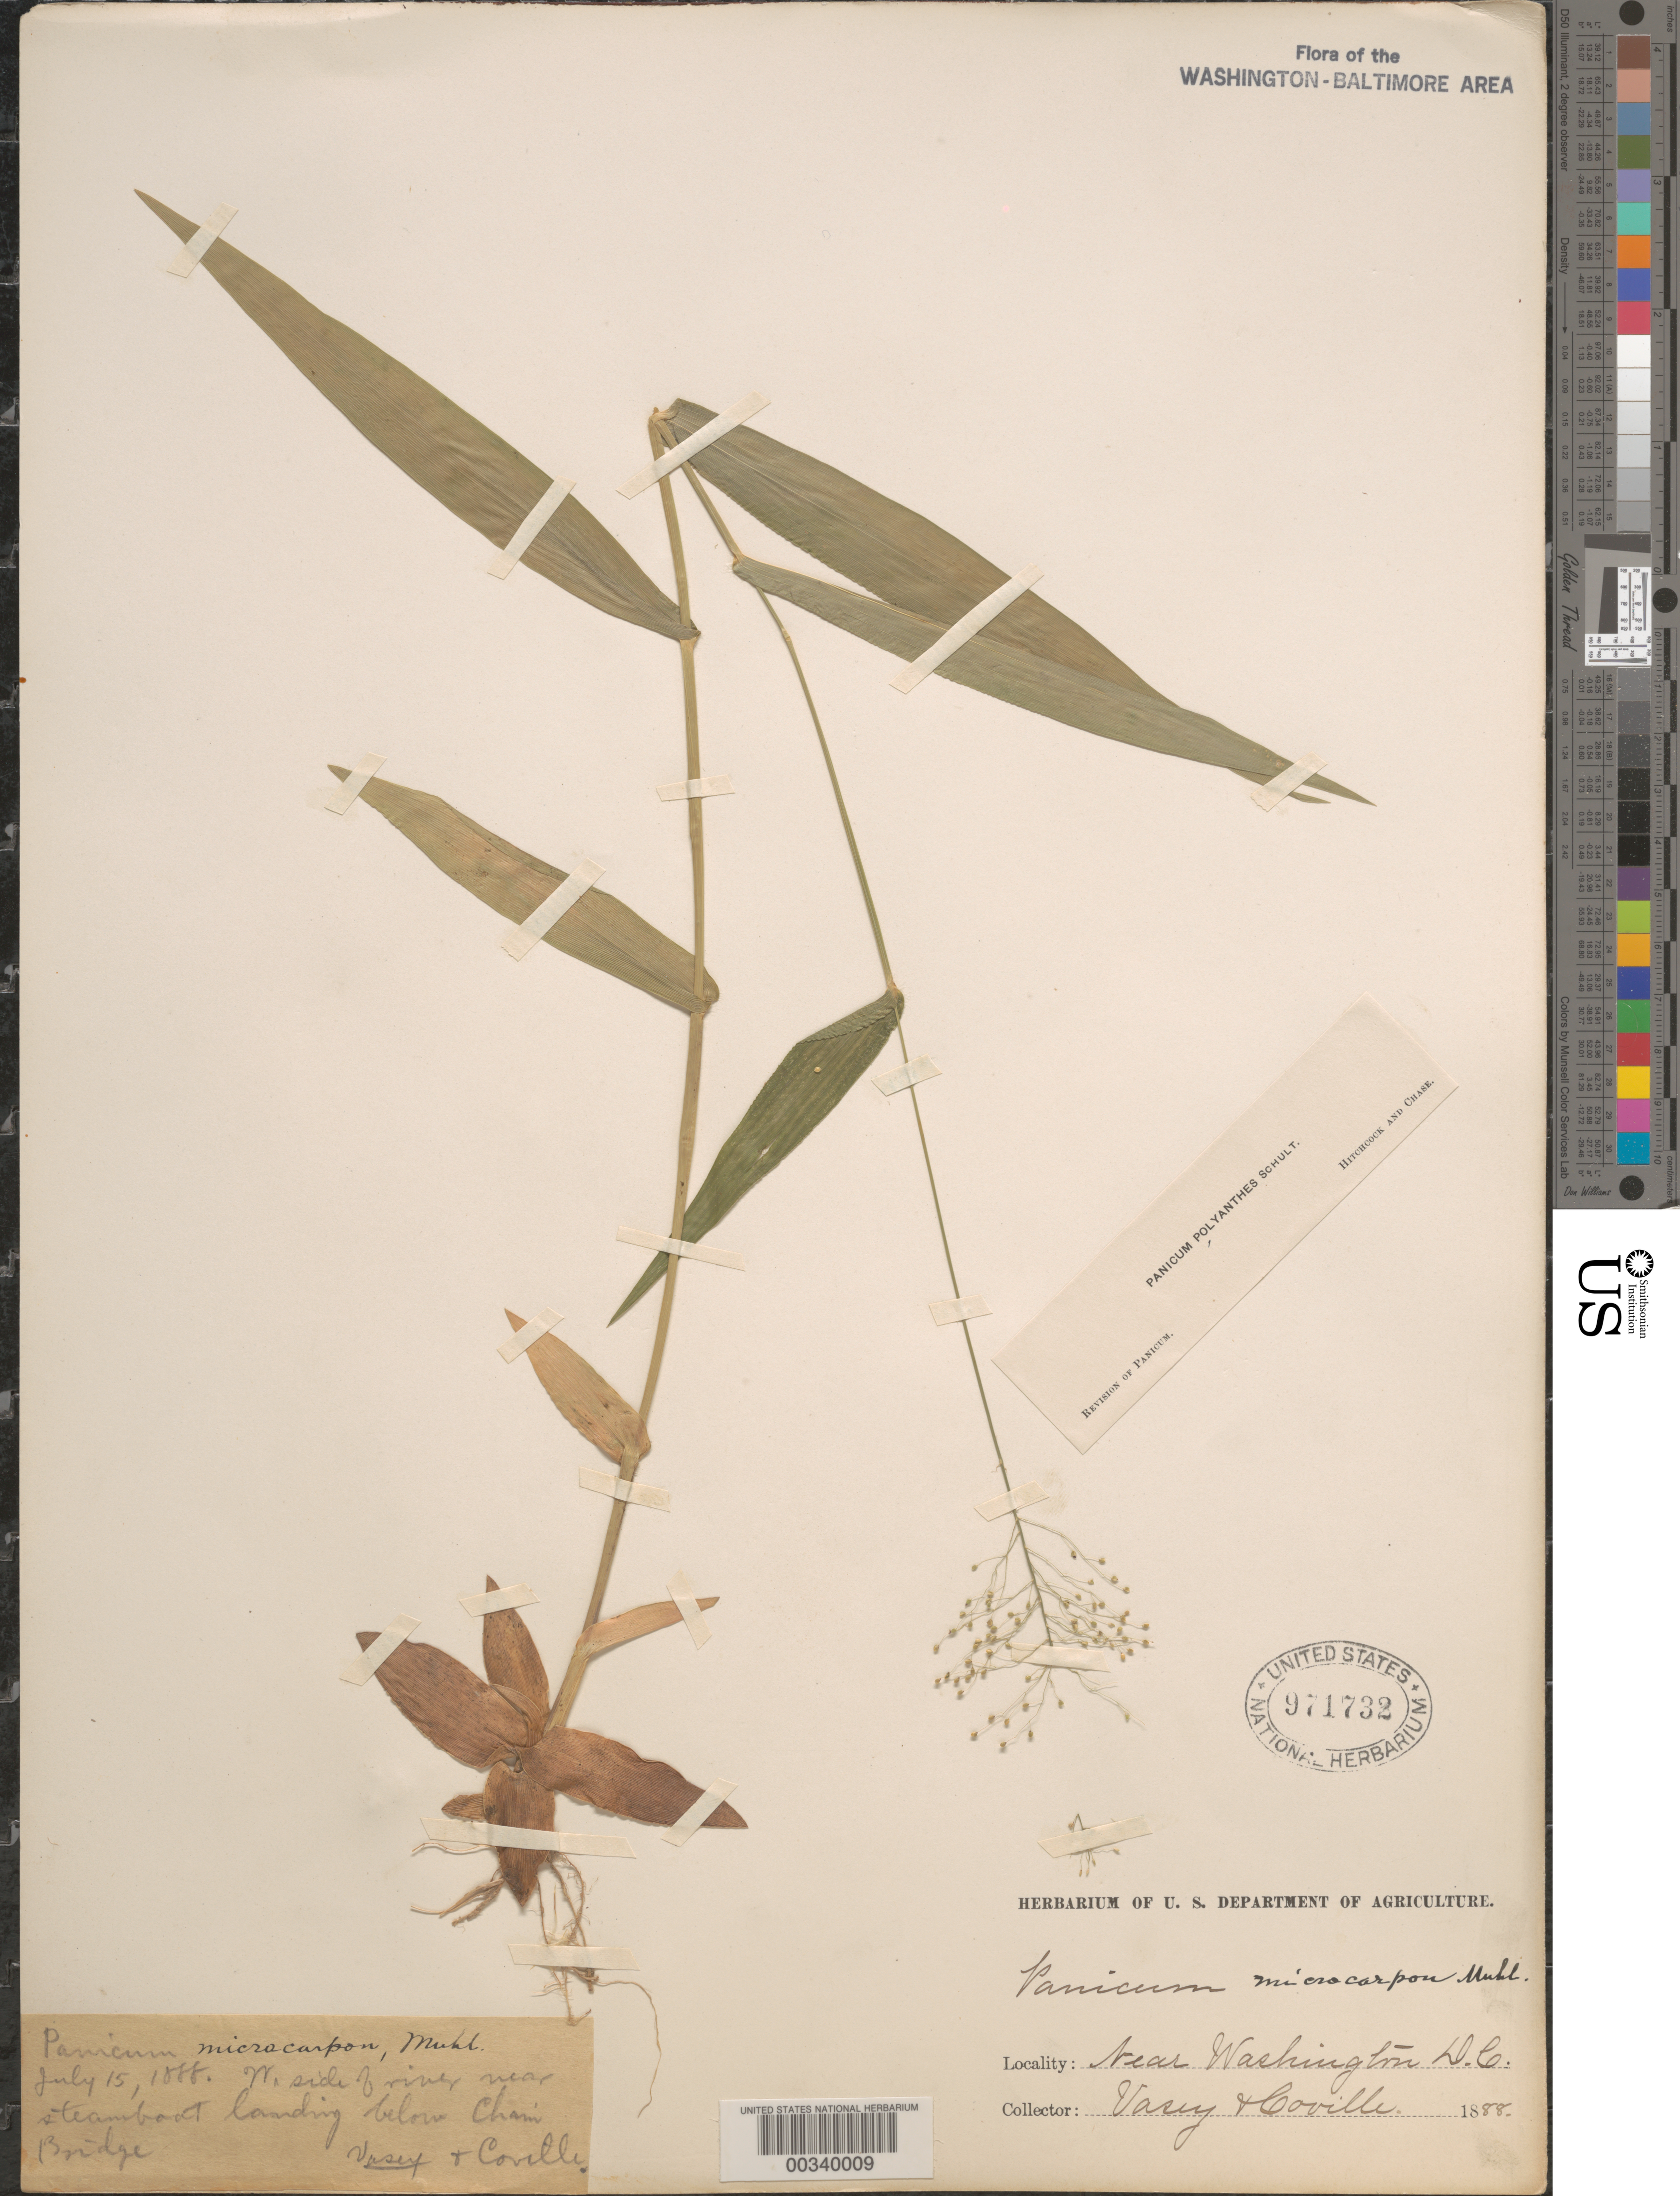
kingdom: Plantae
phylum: Tracheophyta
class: Liliopsida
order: Poales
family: Poaceae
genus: Dichanthelium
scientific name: Dichanthelium sphaerocarpon var. isophyllum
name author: (Scribn.) Gould & C.A. Clark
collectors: G. R. Vasey & F. V. Coville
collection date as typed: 15 Jul 1888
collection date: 1888-07-15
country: United States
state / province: District of Columbia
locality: W side of river near Steam Boat Landing, below Chain Bridge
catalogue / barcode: US 971732